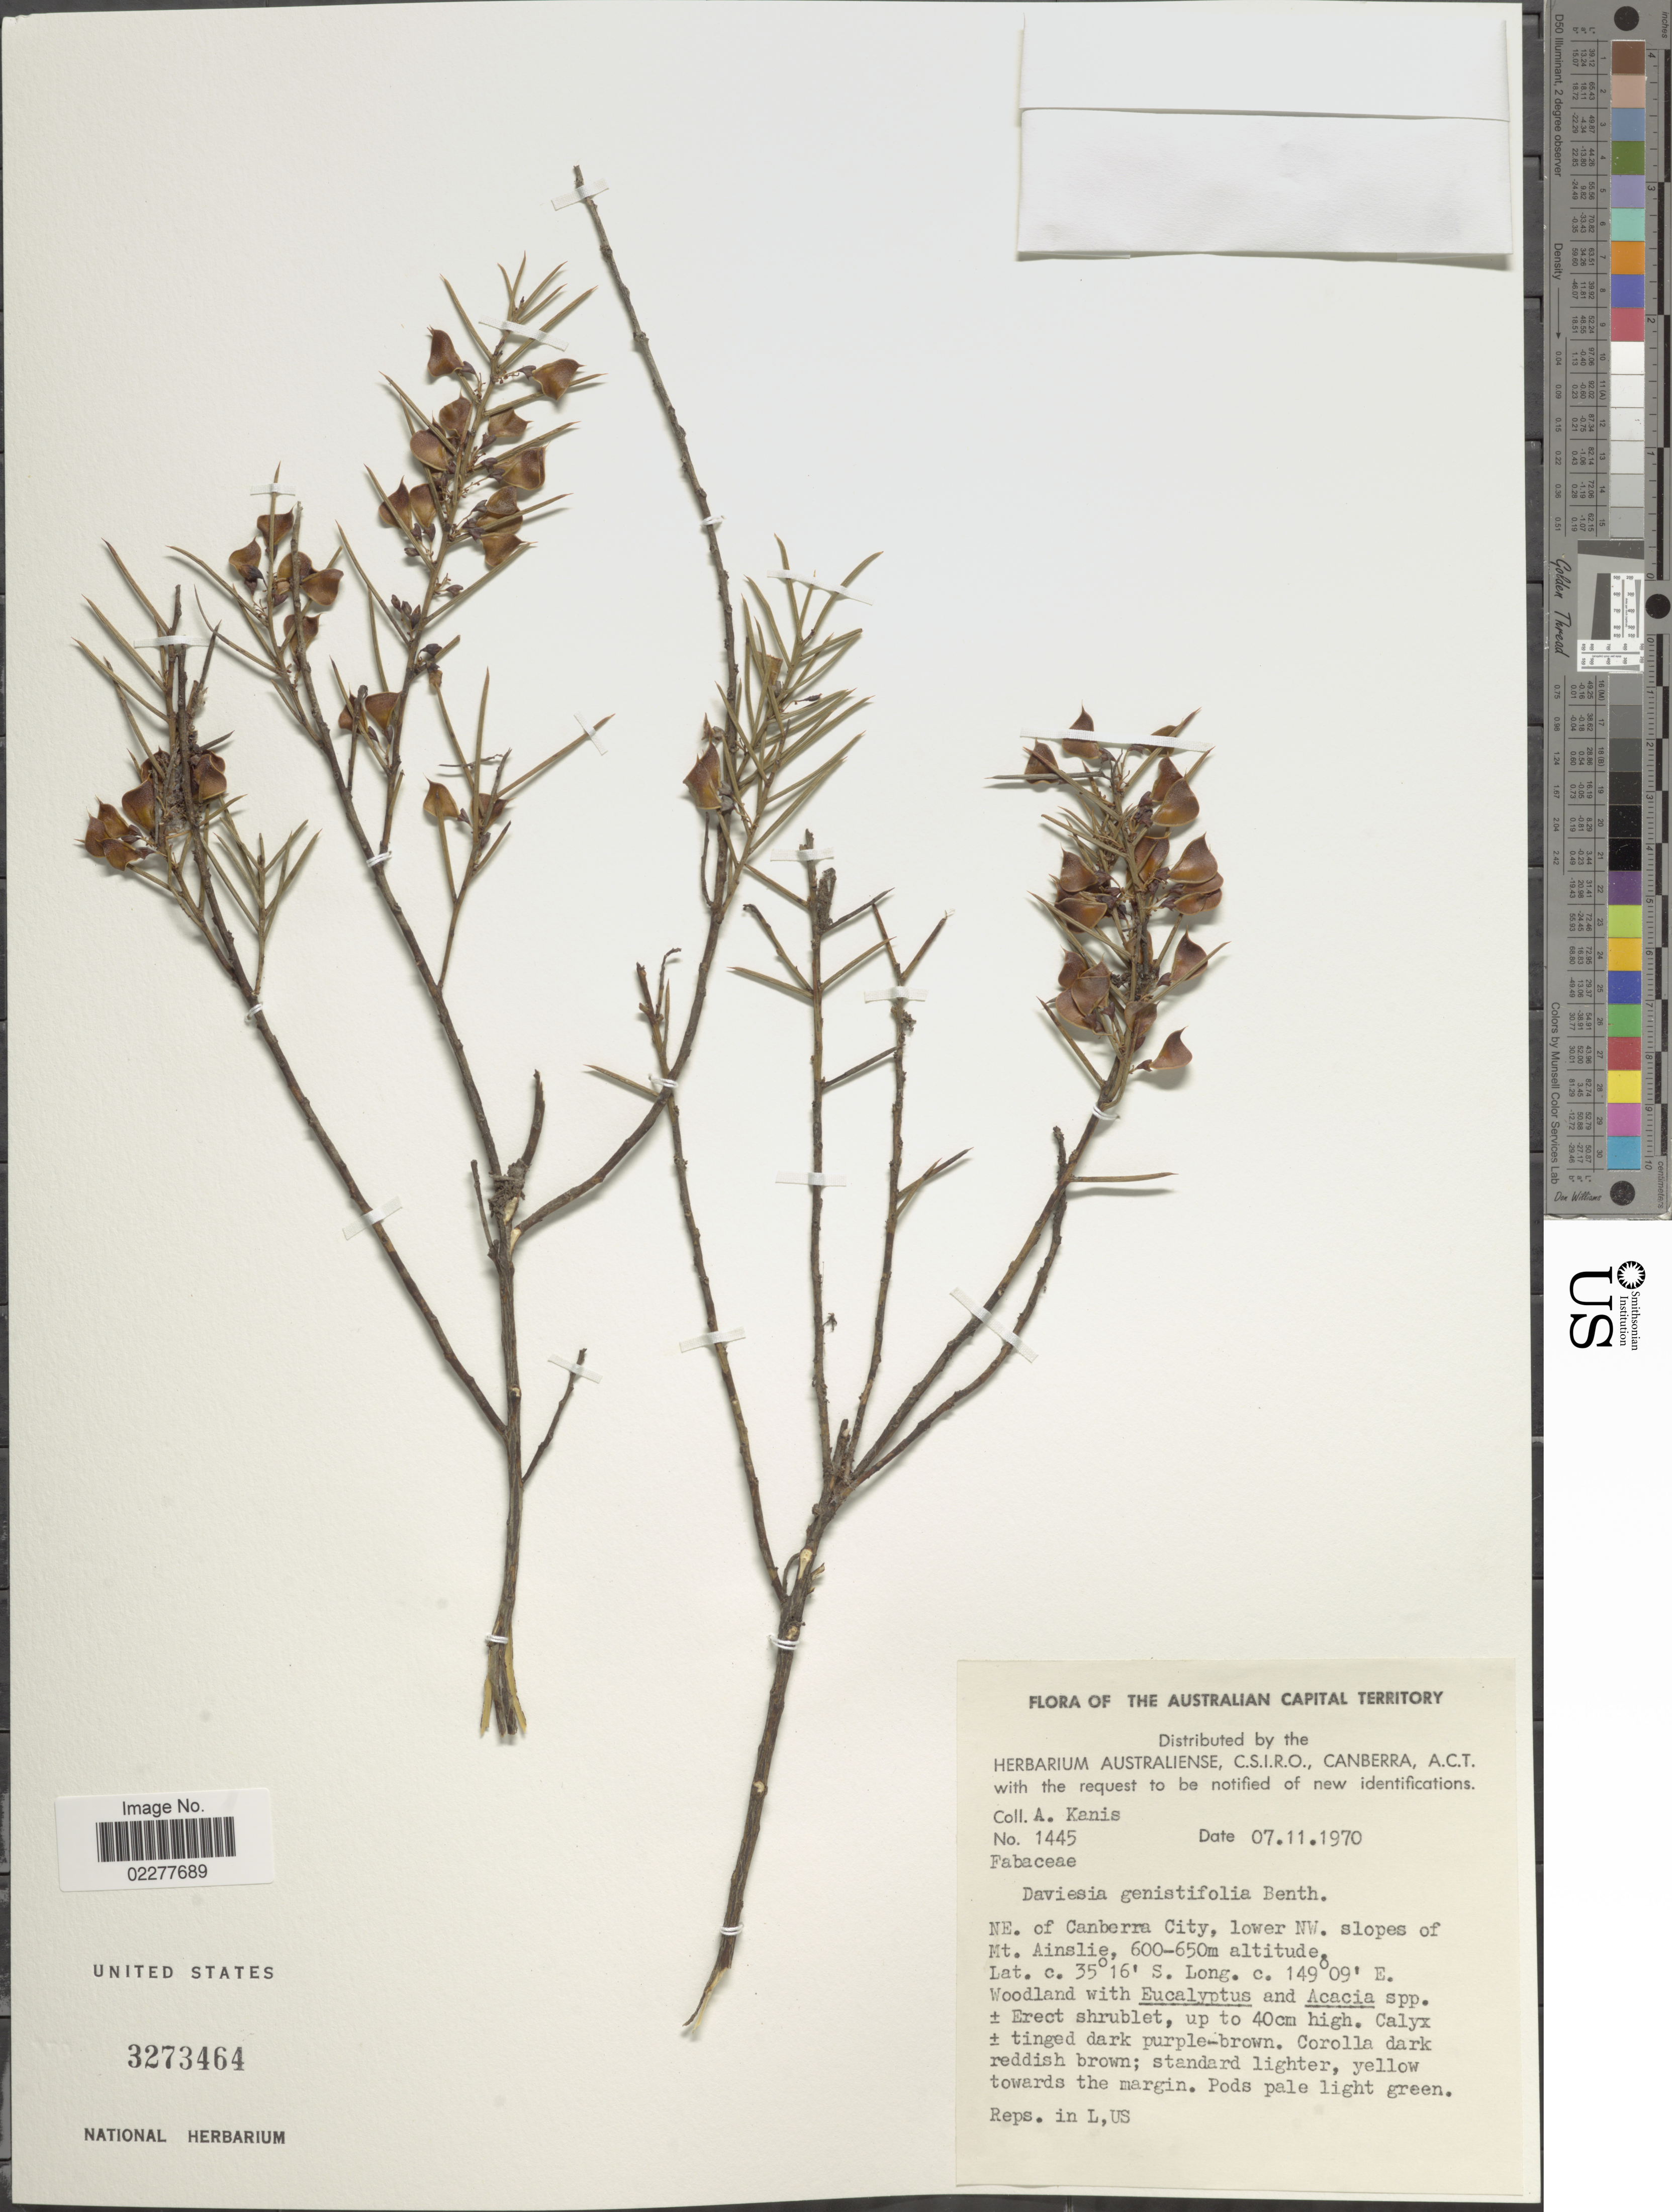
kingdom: Plantae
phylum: Tracheophyta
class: Magnoliopsida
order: Fabales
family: Fabaceae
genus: Daviesia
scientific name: Daviesia genistifolia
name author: A. Cunn. ex Benth.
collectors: A. Kanis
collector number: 1445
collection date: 1970-11-01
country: Australia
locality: Australian Capital Territory. NE. of canberra City, lower NW. slopes of Mt. Ainslie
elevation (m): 600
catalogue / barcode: US 3273464